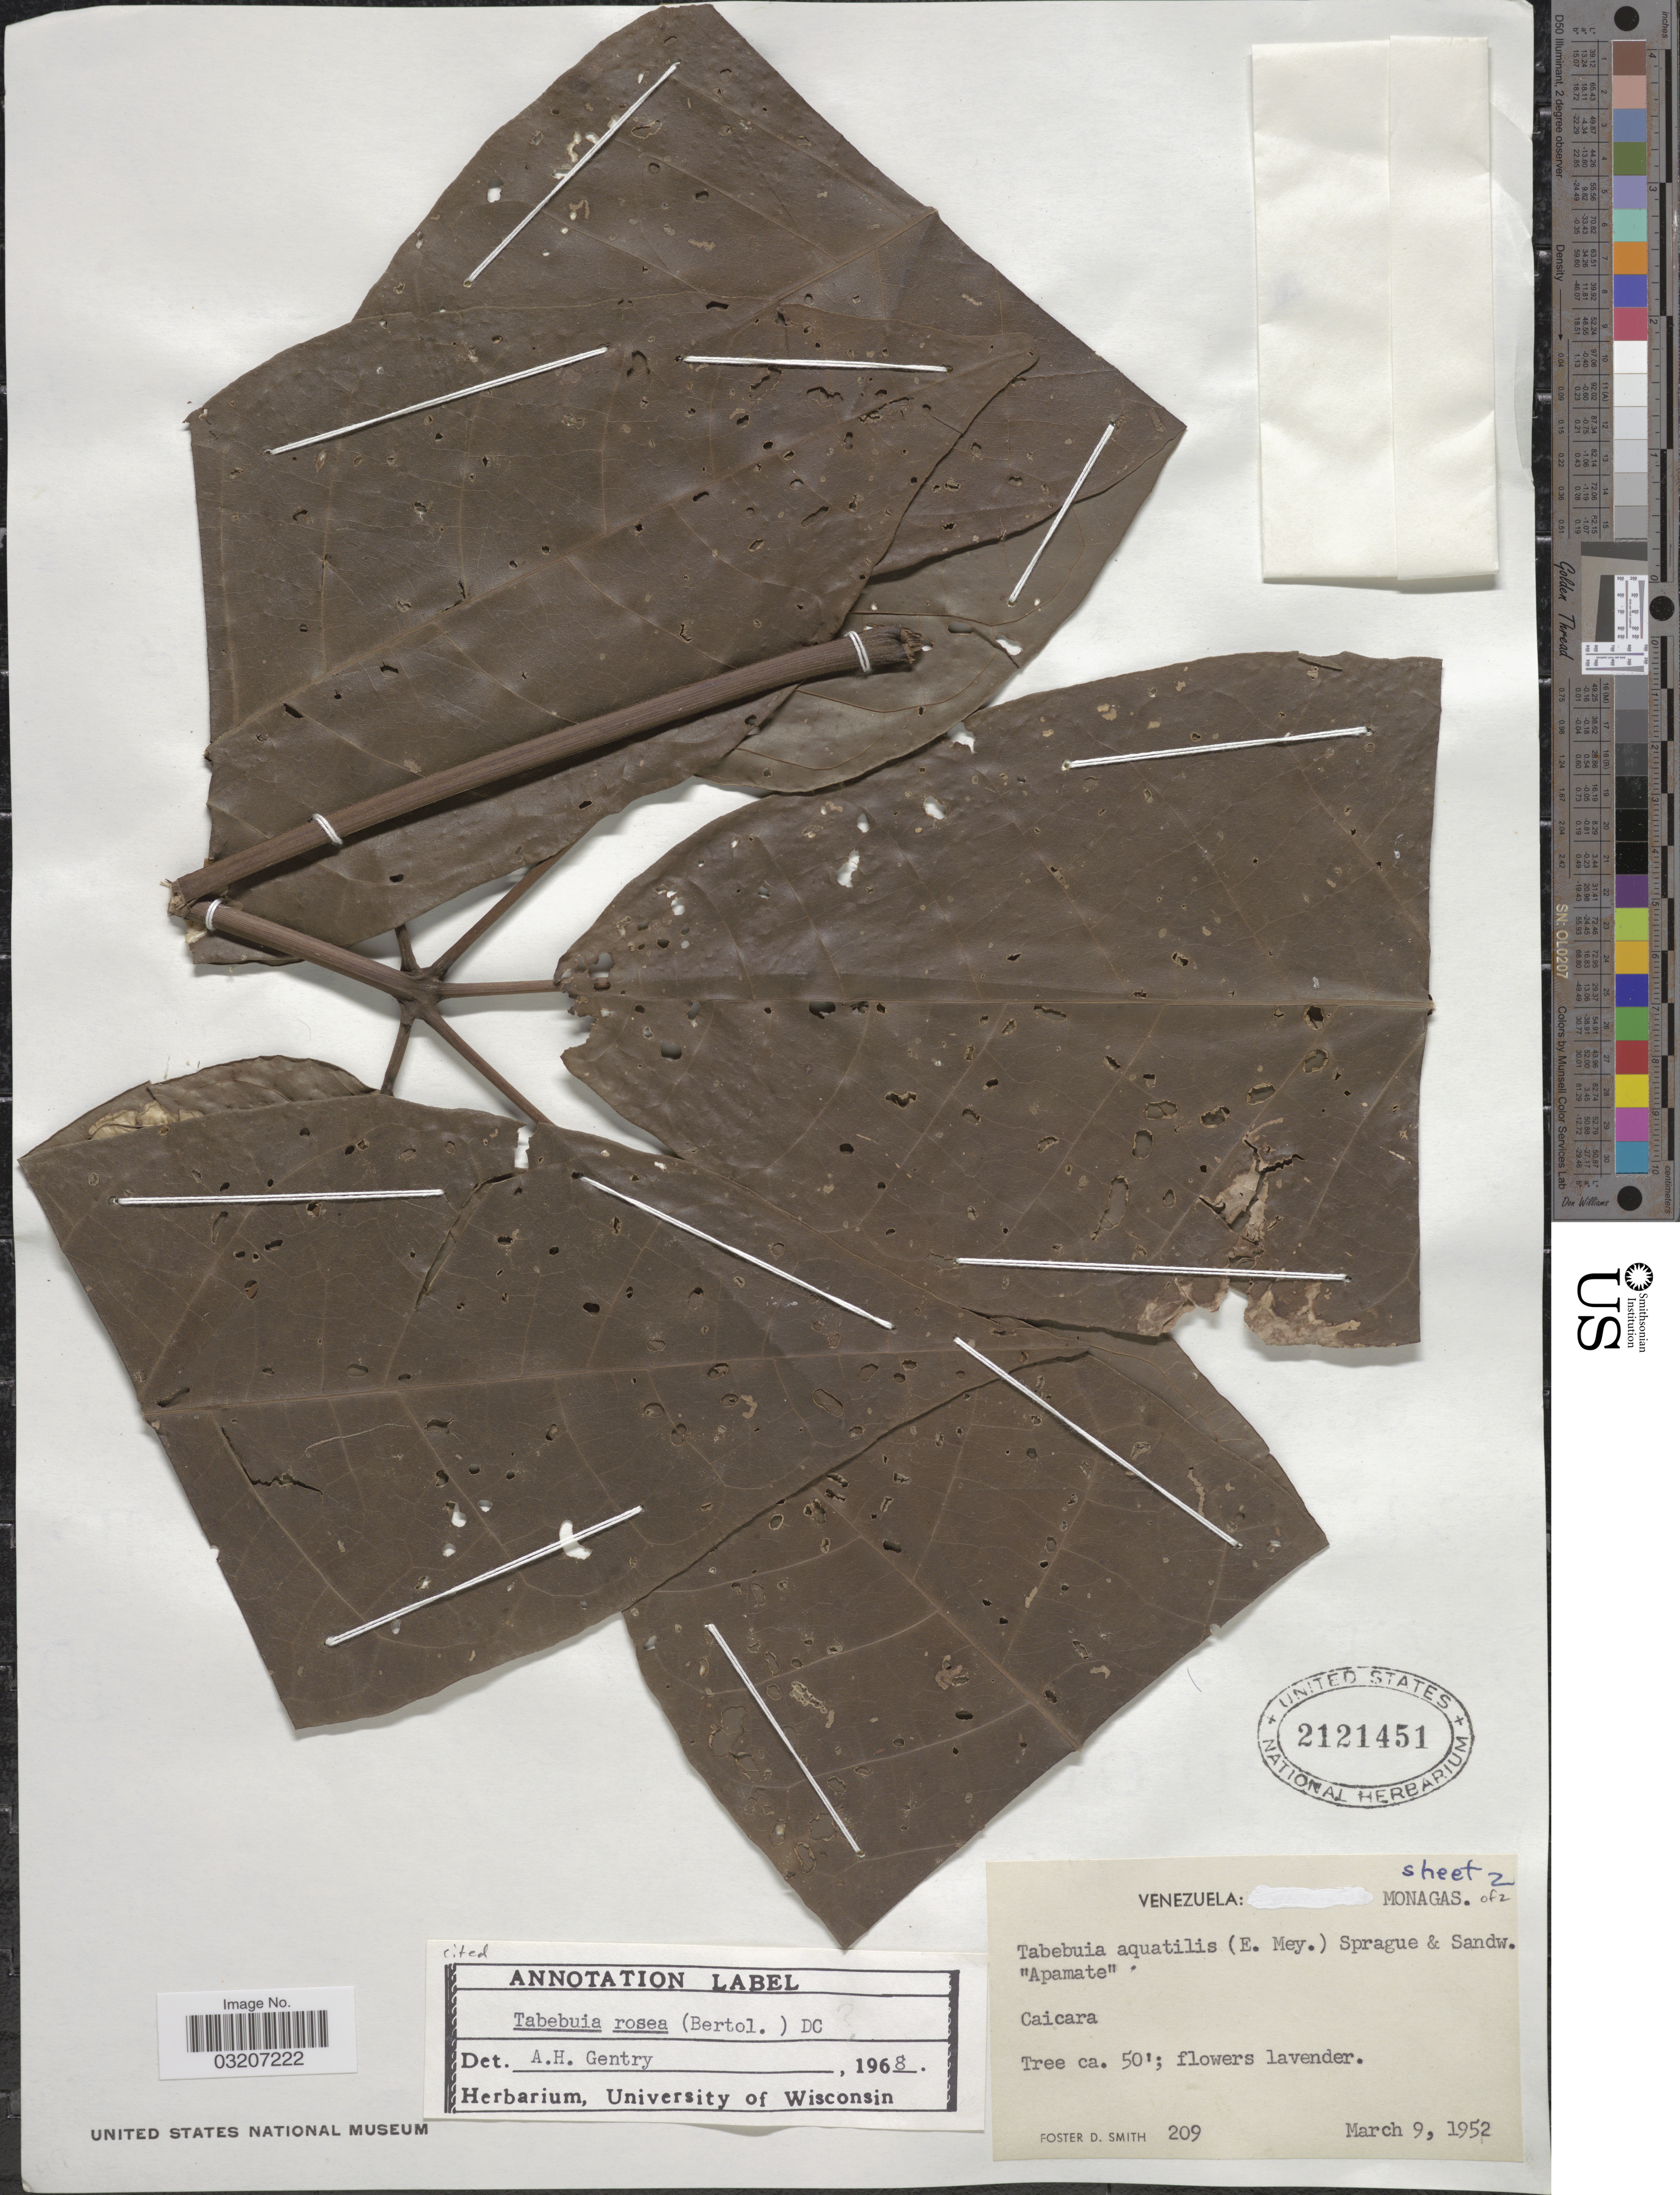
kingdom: Plantae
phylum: Tracheophyta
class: Magnoliopsida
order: Lamiales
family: Bignoniaceae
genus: Tabebuia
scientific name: Tabebuia rosea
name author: (Bertol.) DC.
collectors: F. Smith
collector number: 209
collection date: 1952-03-09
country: Venezuela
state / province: Monagas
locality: Caicara.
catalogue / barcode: US 2121451